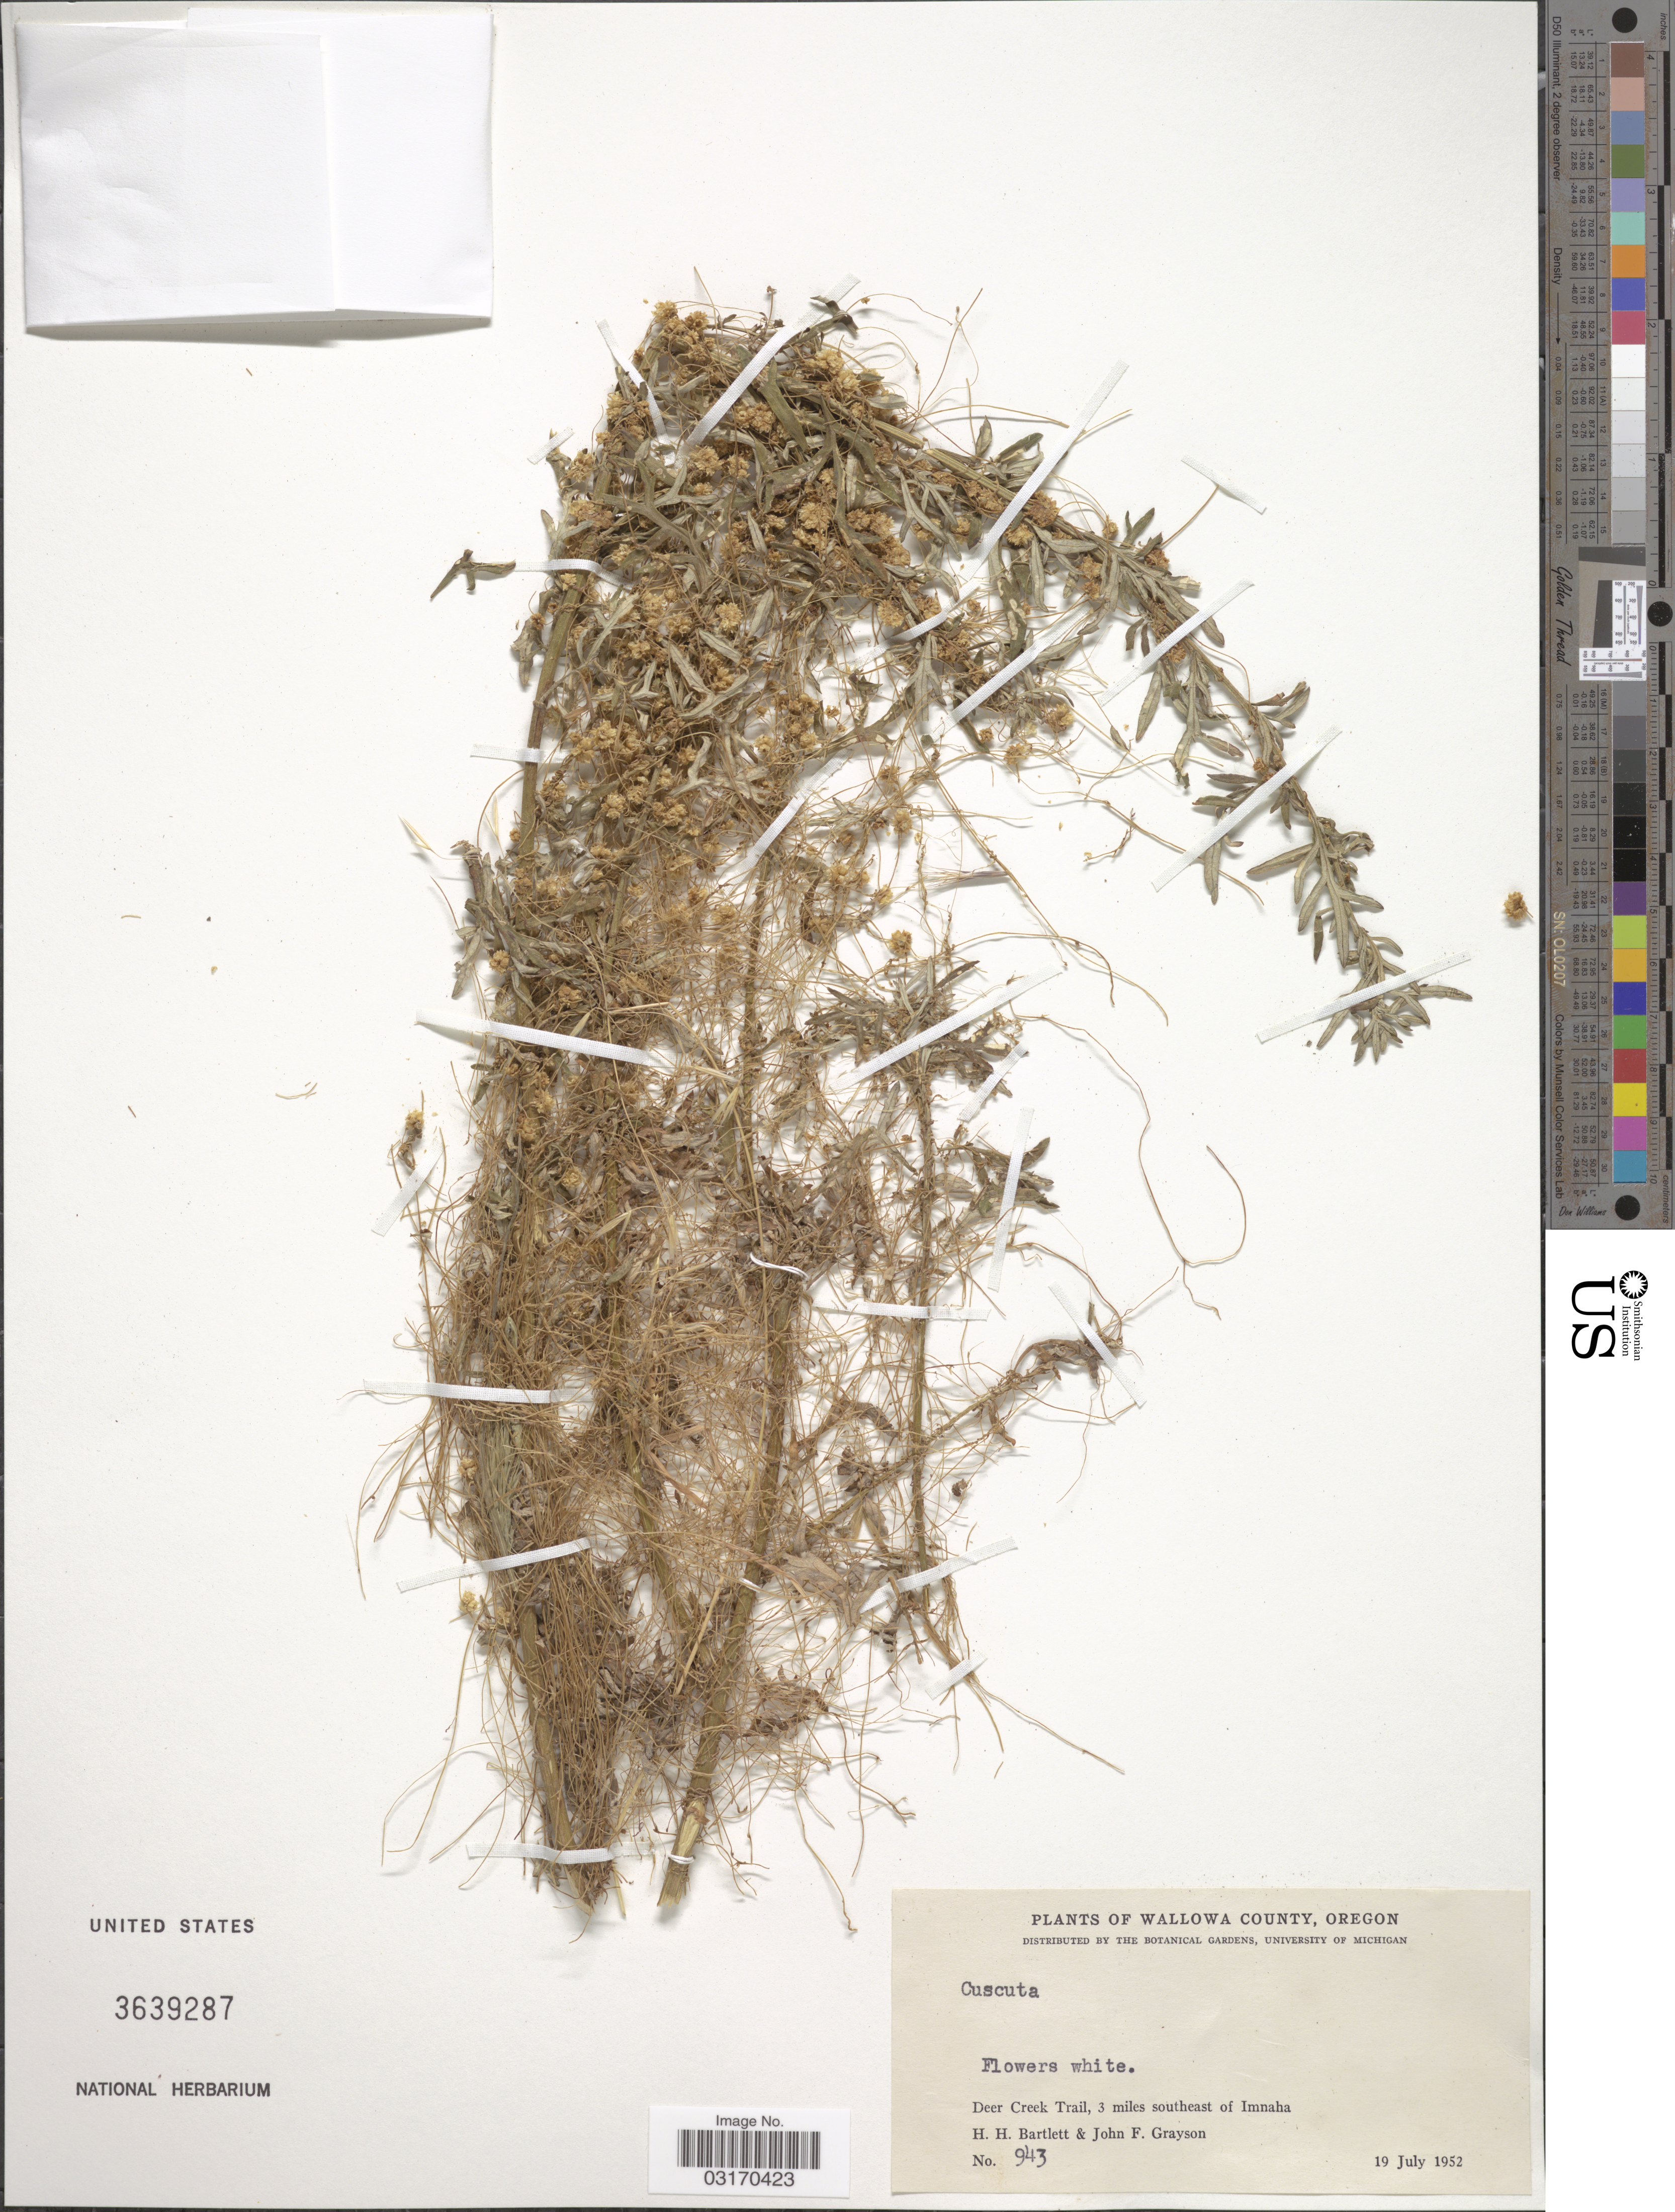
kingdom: Plantae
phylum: Tracheophyta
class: Magnoliopsida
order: Solanales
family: Convolvulaceae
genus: Cuscuta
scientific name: Cuscuta sp.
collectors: H. H. Bartlett & J. Grayson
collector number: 943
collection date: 1952-07-19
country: United States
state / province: Oregon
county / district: Wallowa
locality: Wallowa County. Deer Creek Trail, 3 miles southeast of Imnaha.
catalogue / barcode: US 3639287